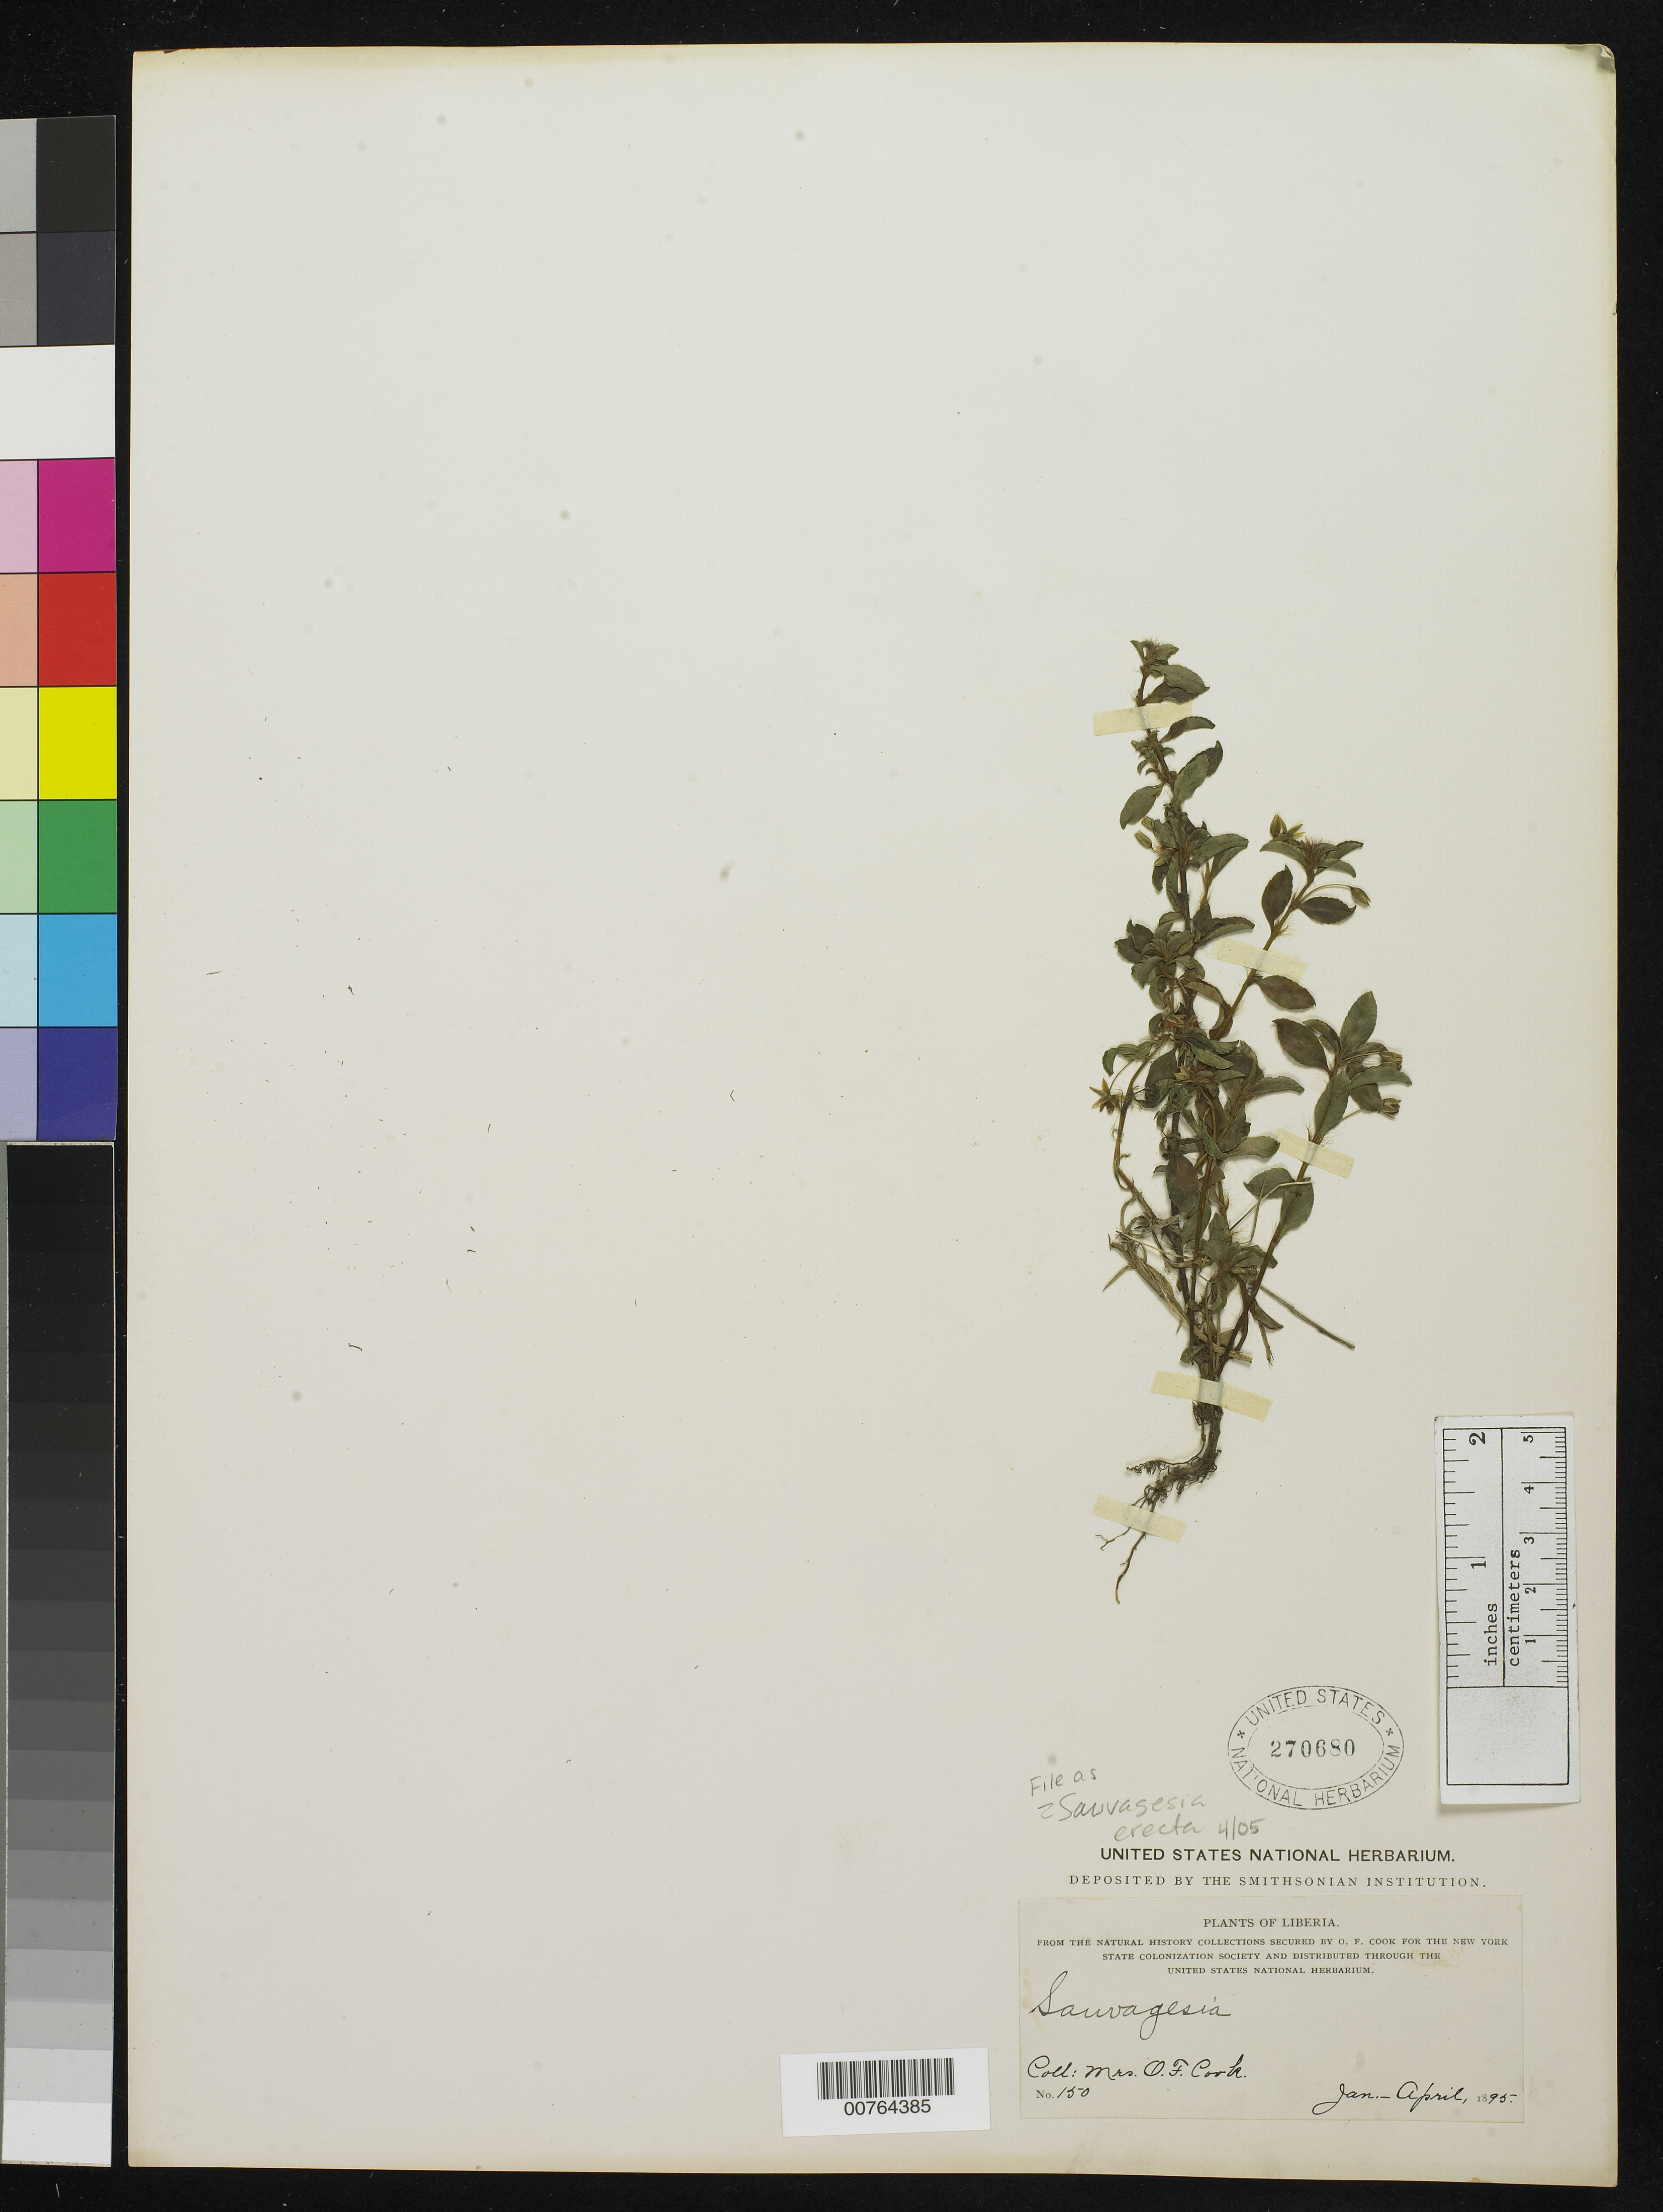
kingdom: Plantae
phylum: Tracheophyta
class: Magnoliopsida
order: Malpighiales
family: Ochnaceae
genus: Sauvagesia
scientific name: Sauvagesia erecta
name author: L.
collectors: Alice C. Cook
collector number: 150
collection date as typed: Jan 1895 to -- Apr 1895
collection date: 1895-01/1895-04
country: Liberia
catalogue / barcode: US 270680